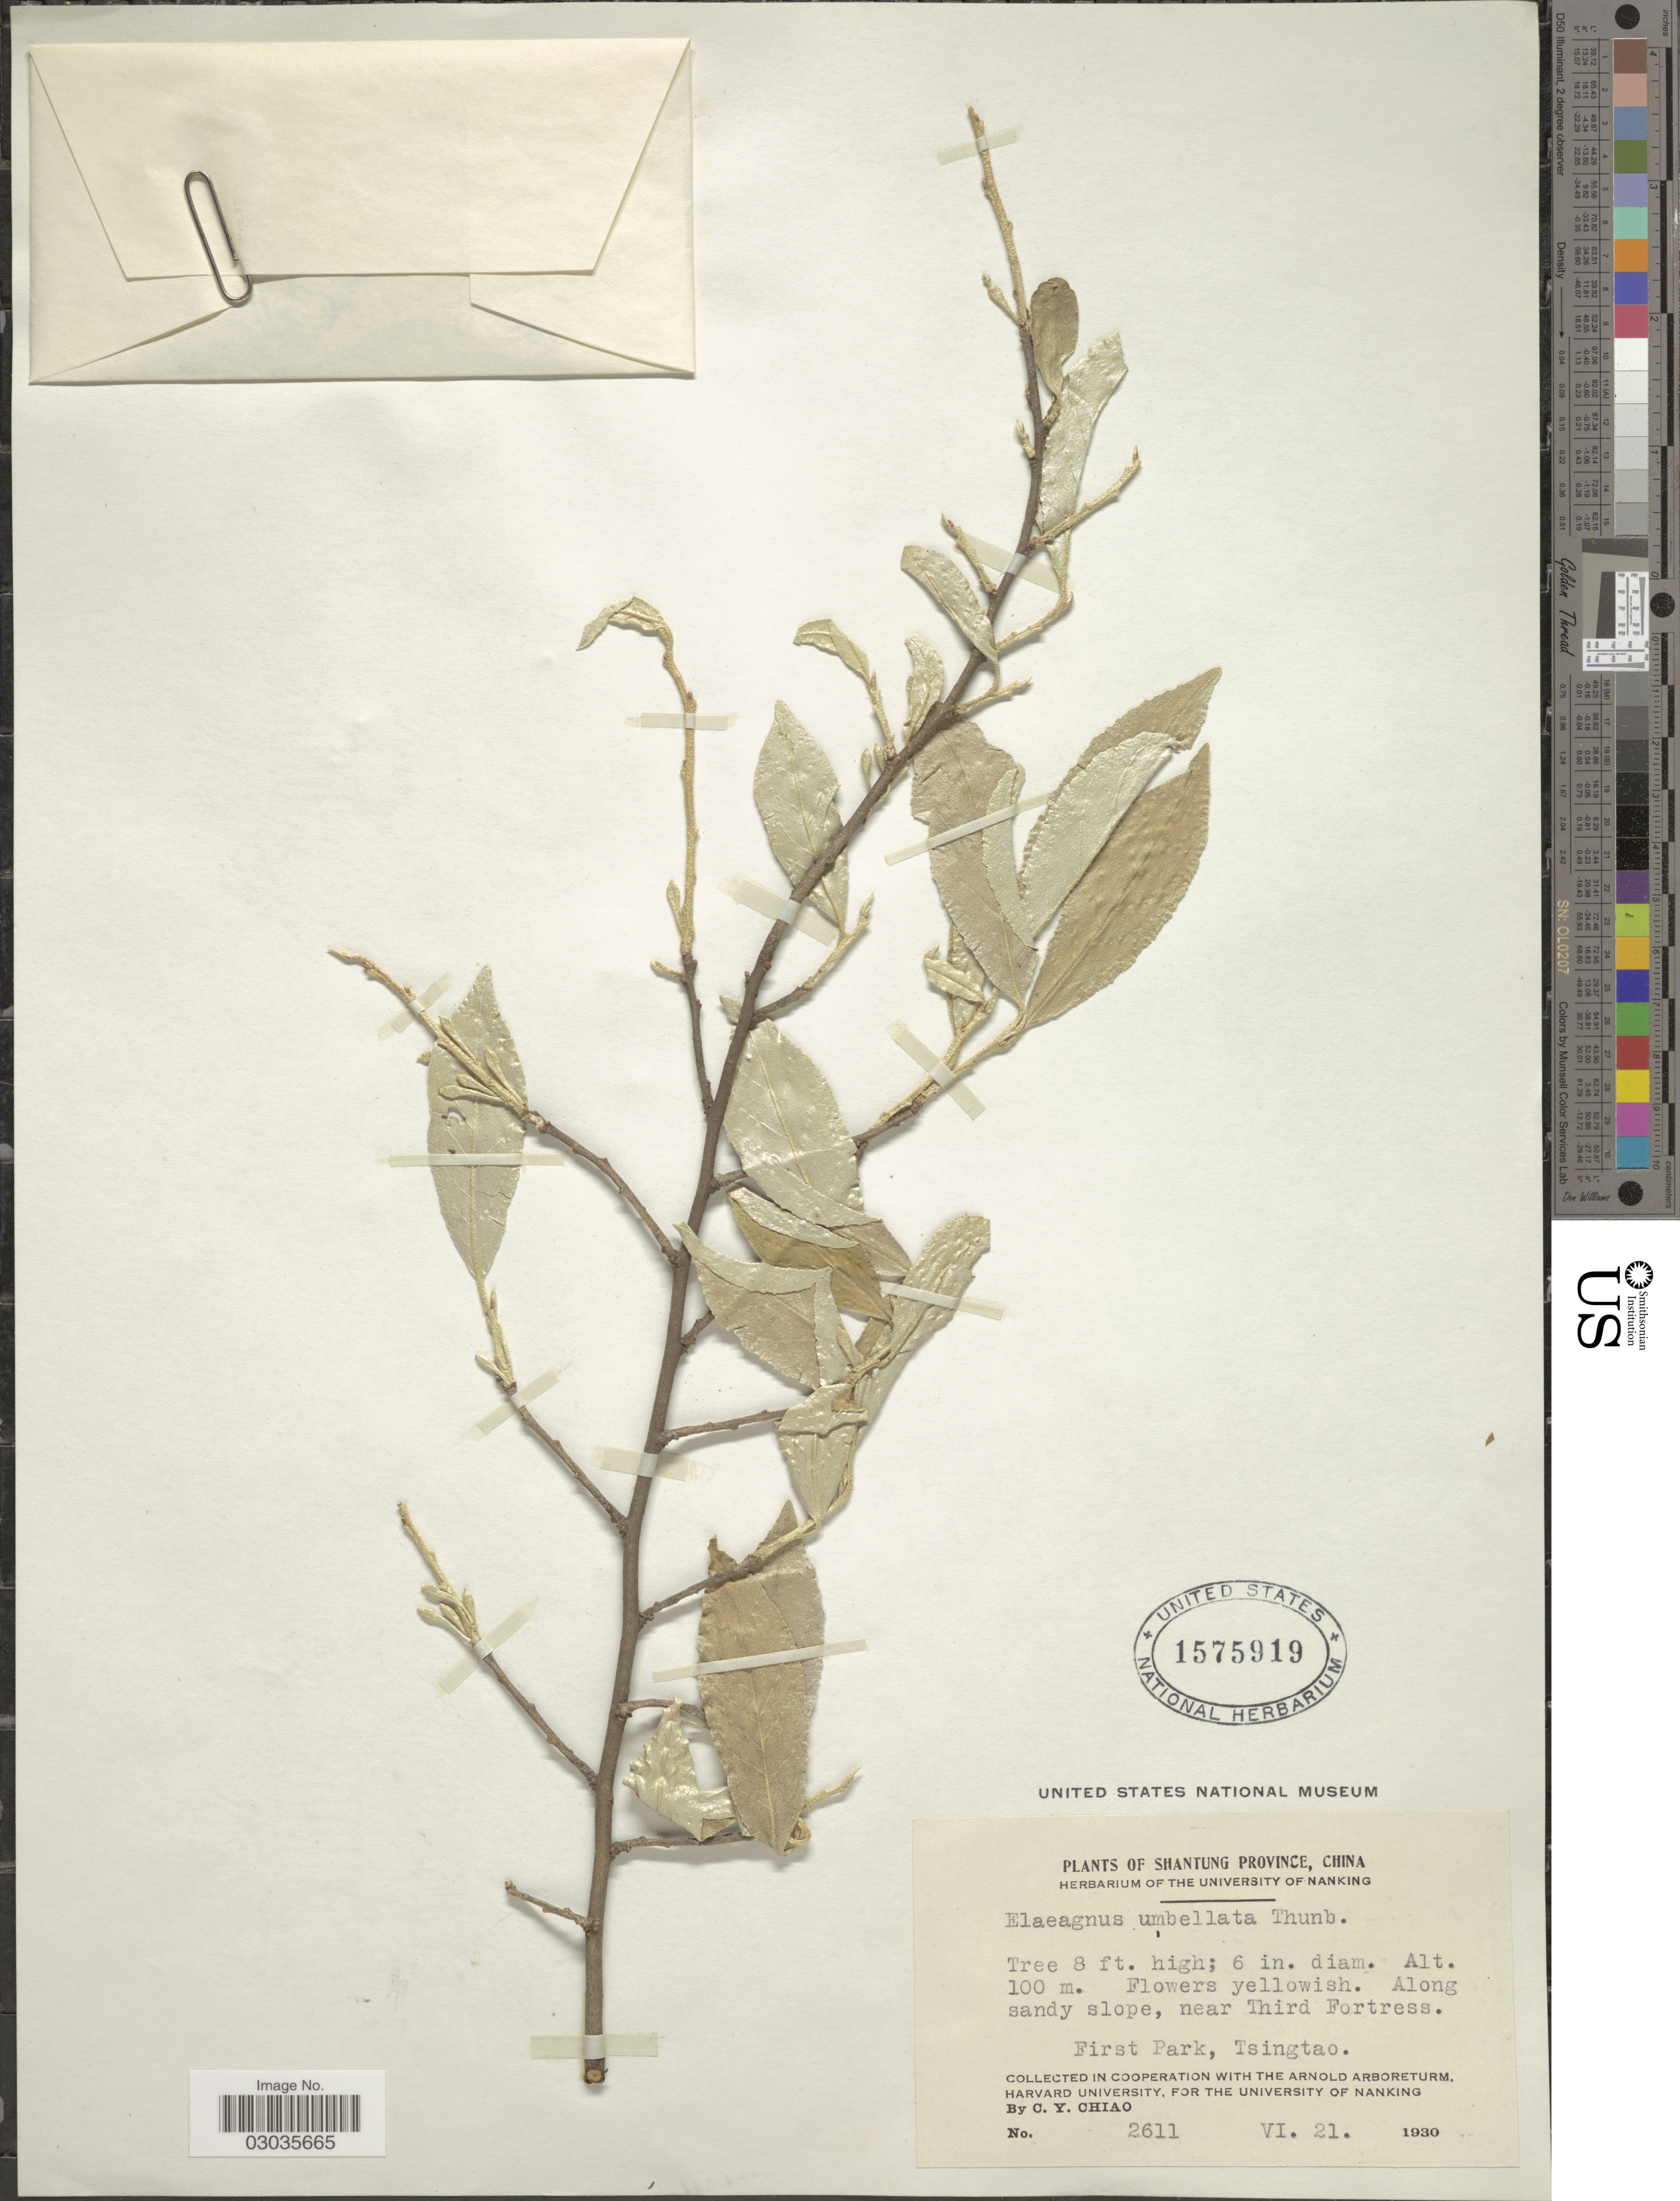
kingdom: Plantae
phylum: Tracheophyta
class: Magnoliopsida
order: Rosales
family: Elaeagnaceae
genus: Elaeagnus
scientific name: Elaeagnus umbellata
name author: Thunb.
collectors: C. Y. Chiao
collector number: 2611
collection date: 1930-06-21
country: China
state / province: Shandong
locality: Shantung Province. Along sandy slope, near Third Fortress. First Park, Tsingtao.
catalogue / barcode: US 1575919